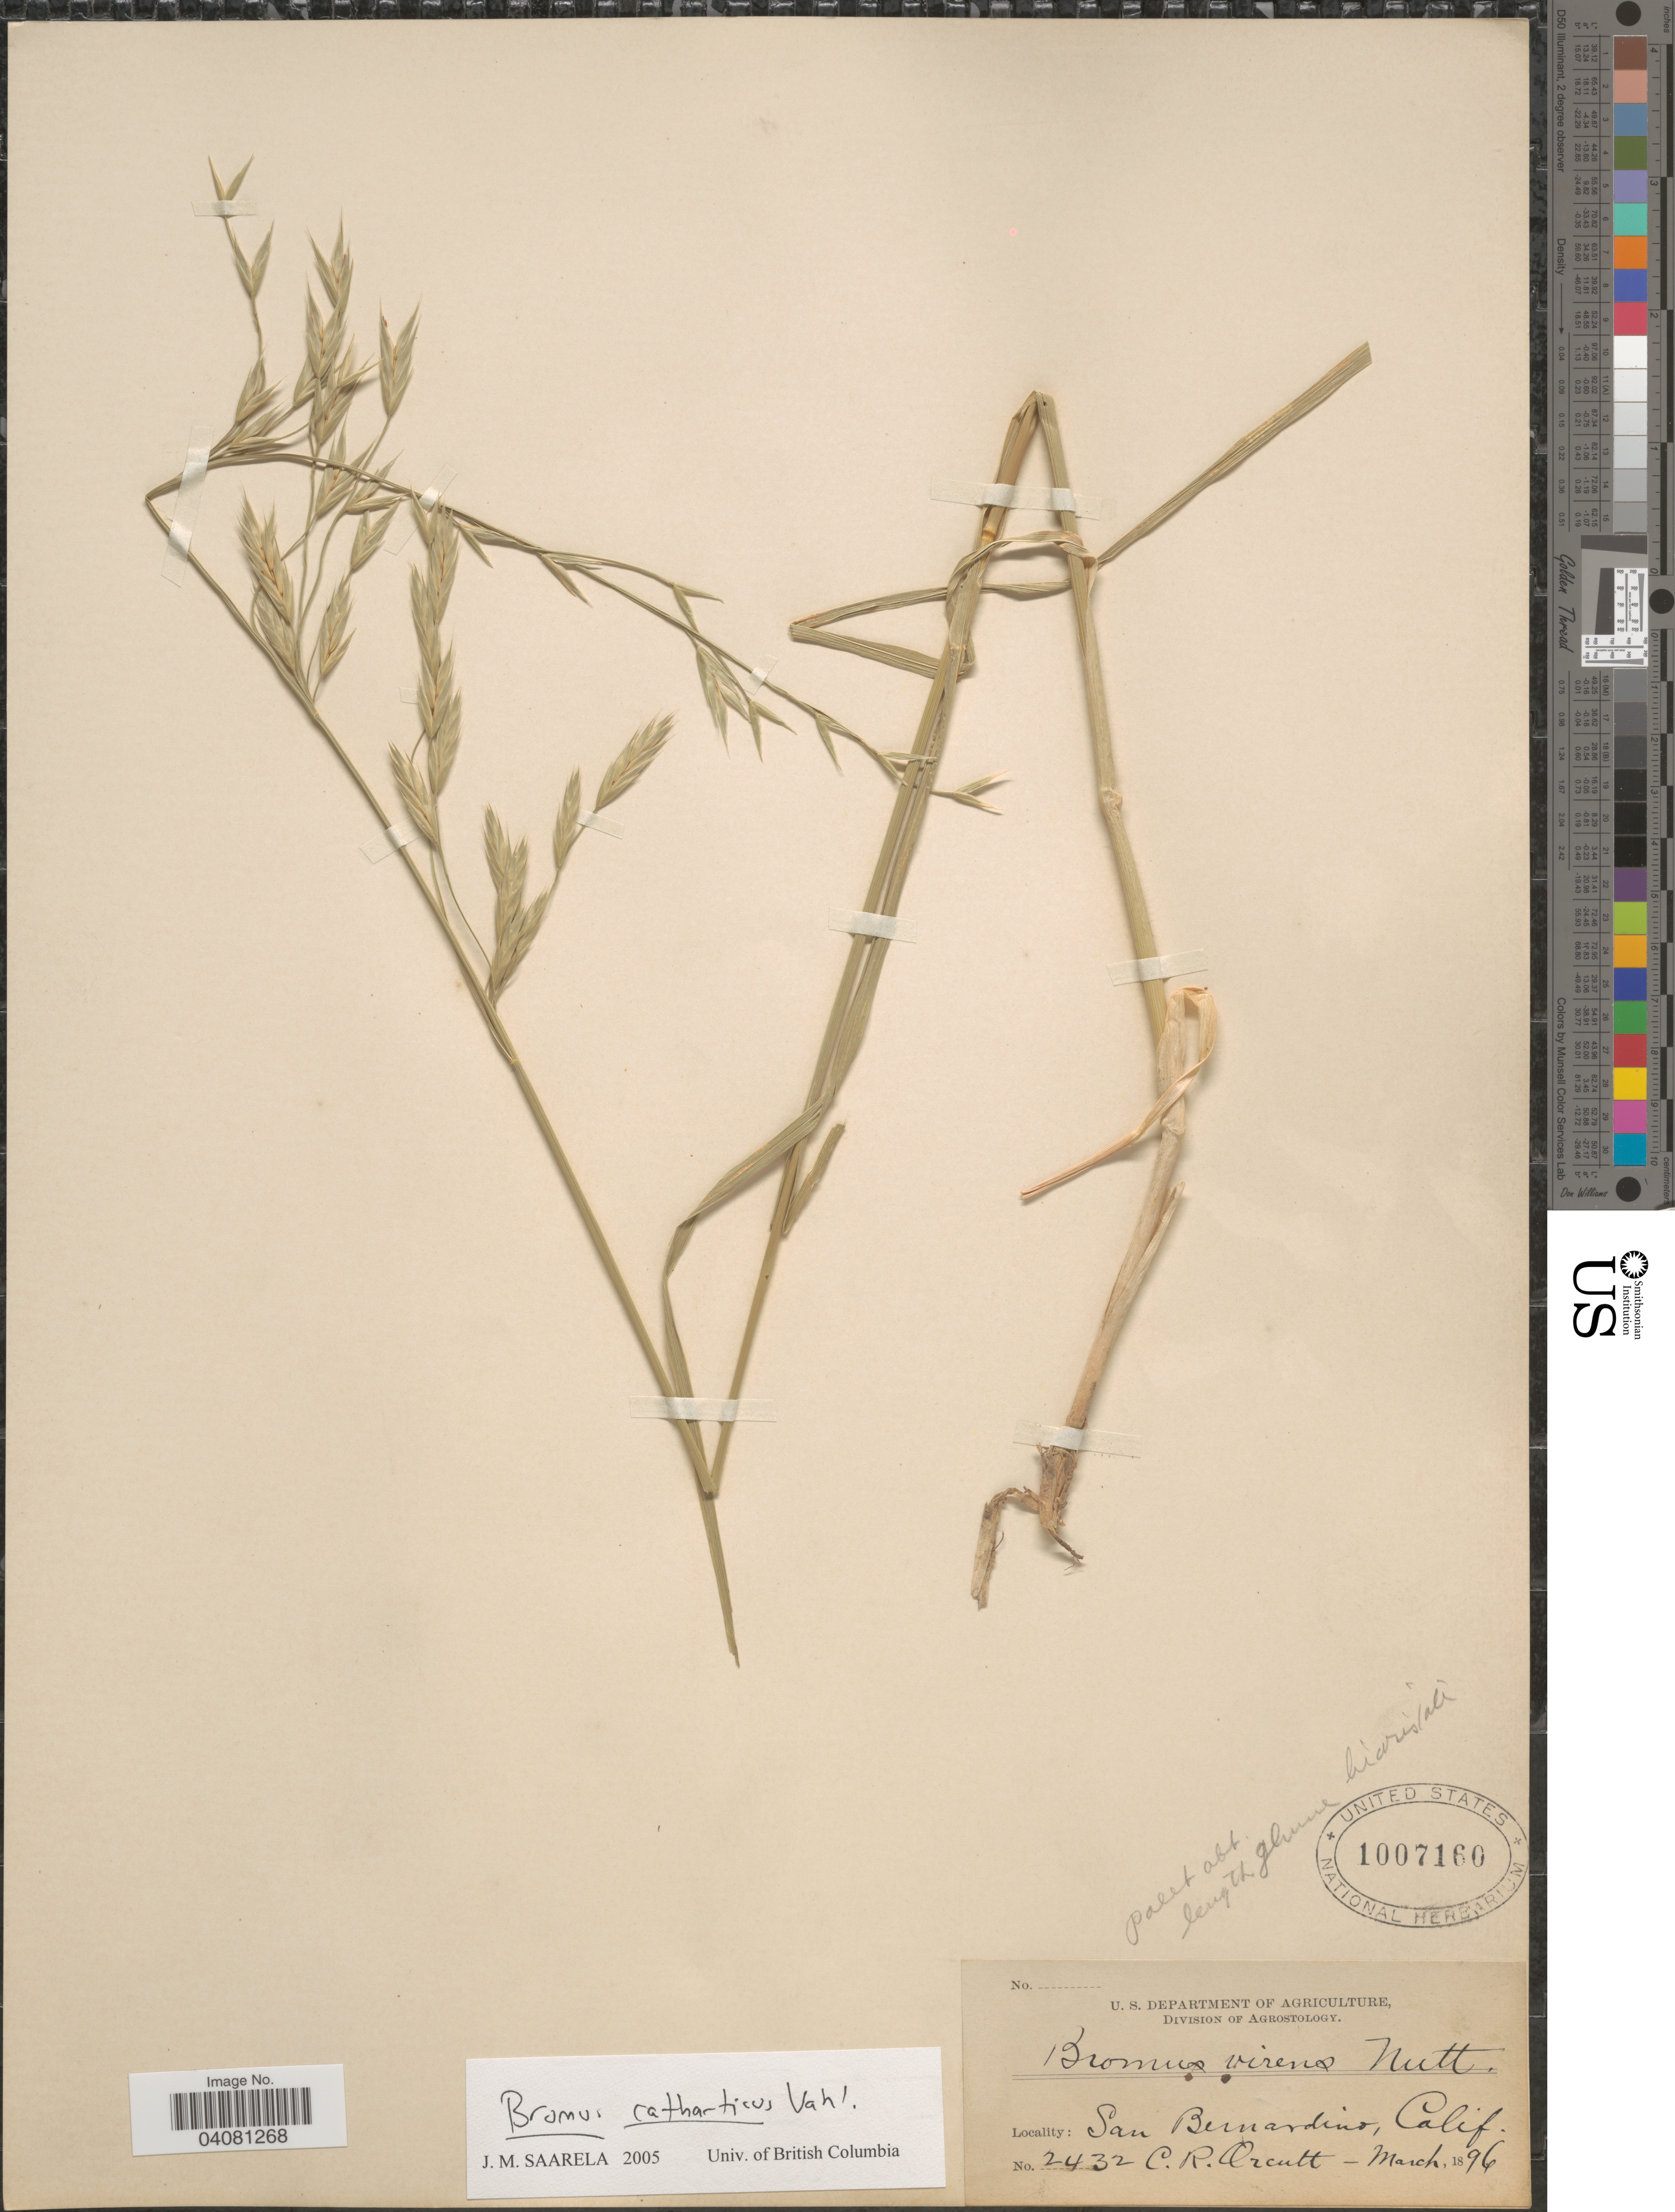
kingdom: Plantae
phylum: Tracheophyta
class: Liliopsida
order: Poales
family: Poaceae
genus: Bromus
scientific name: Bromus catharticus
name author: Vahl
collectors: C. R. Orcutt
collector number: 2432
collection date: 1896-03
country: United States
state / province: California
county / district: San Bernardino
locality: San Bernardino.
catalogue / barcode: US 1007160